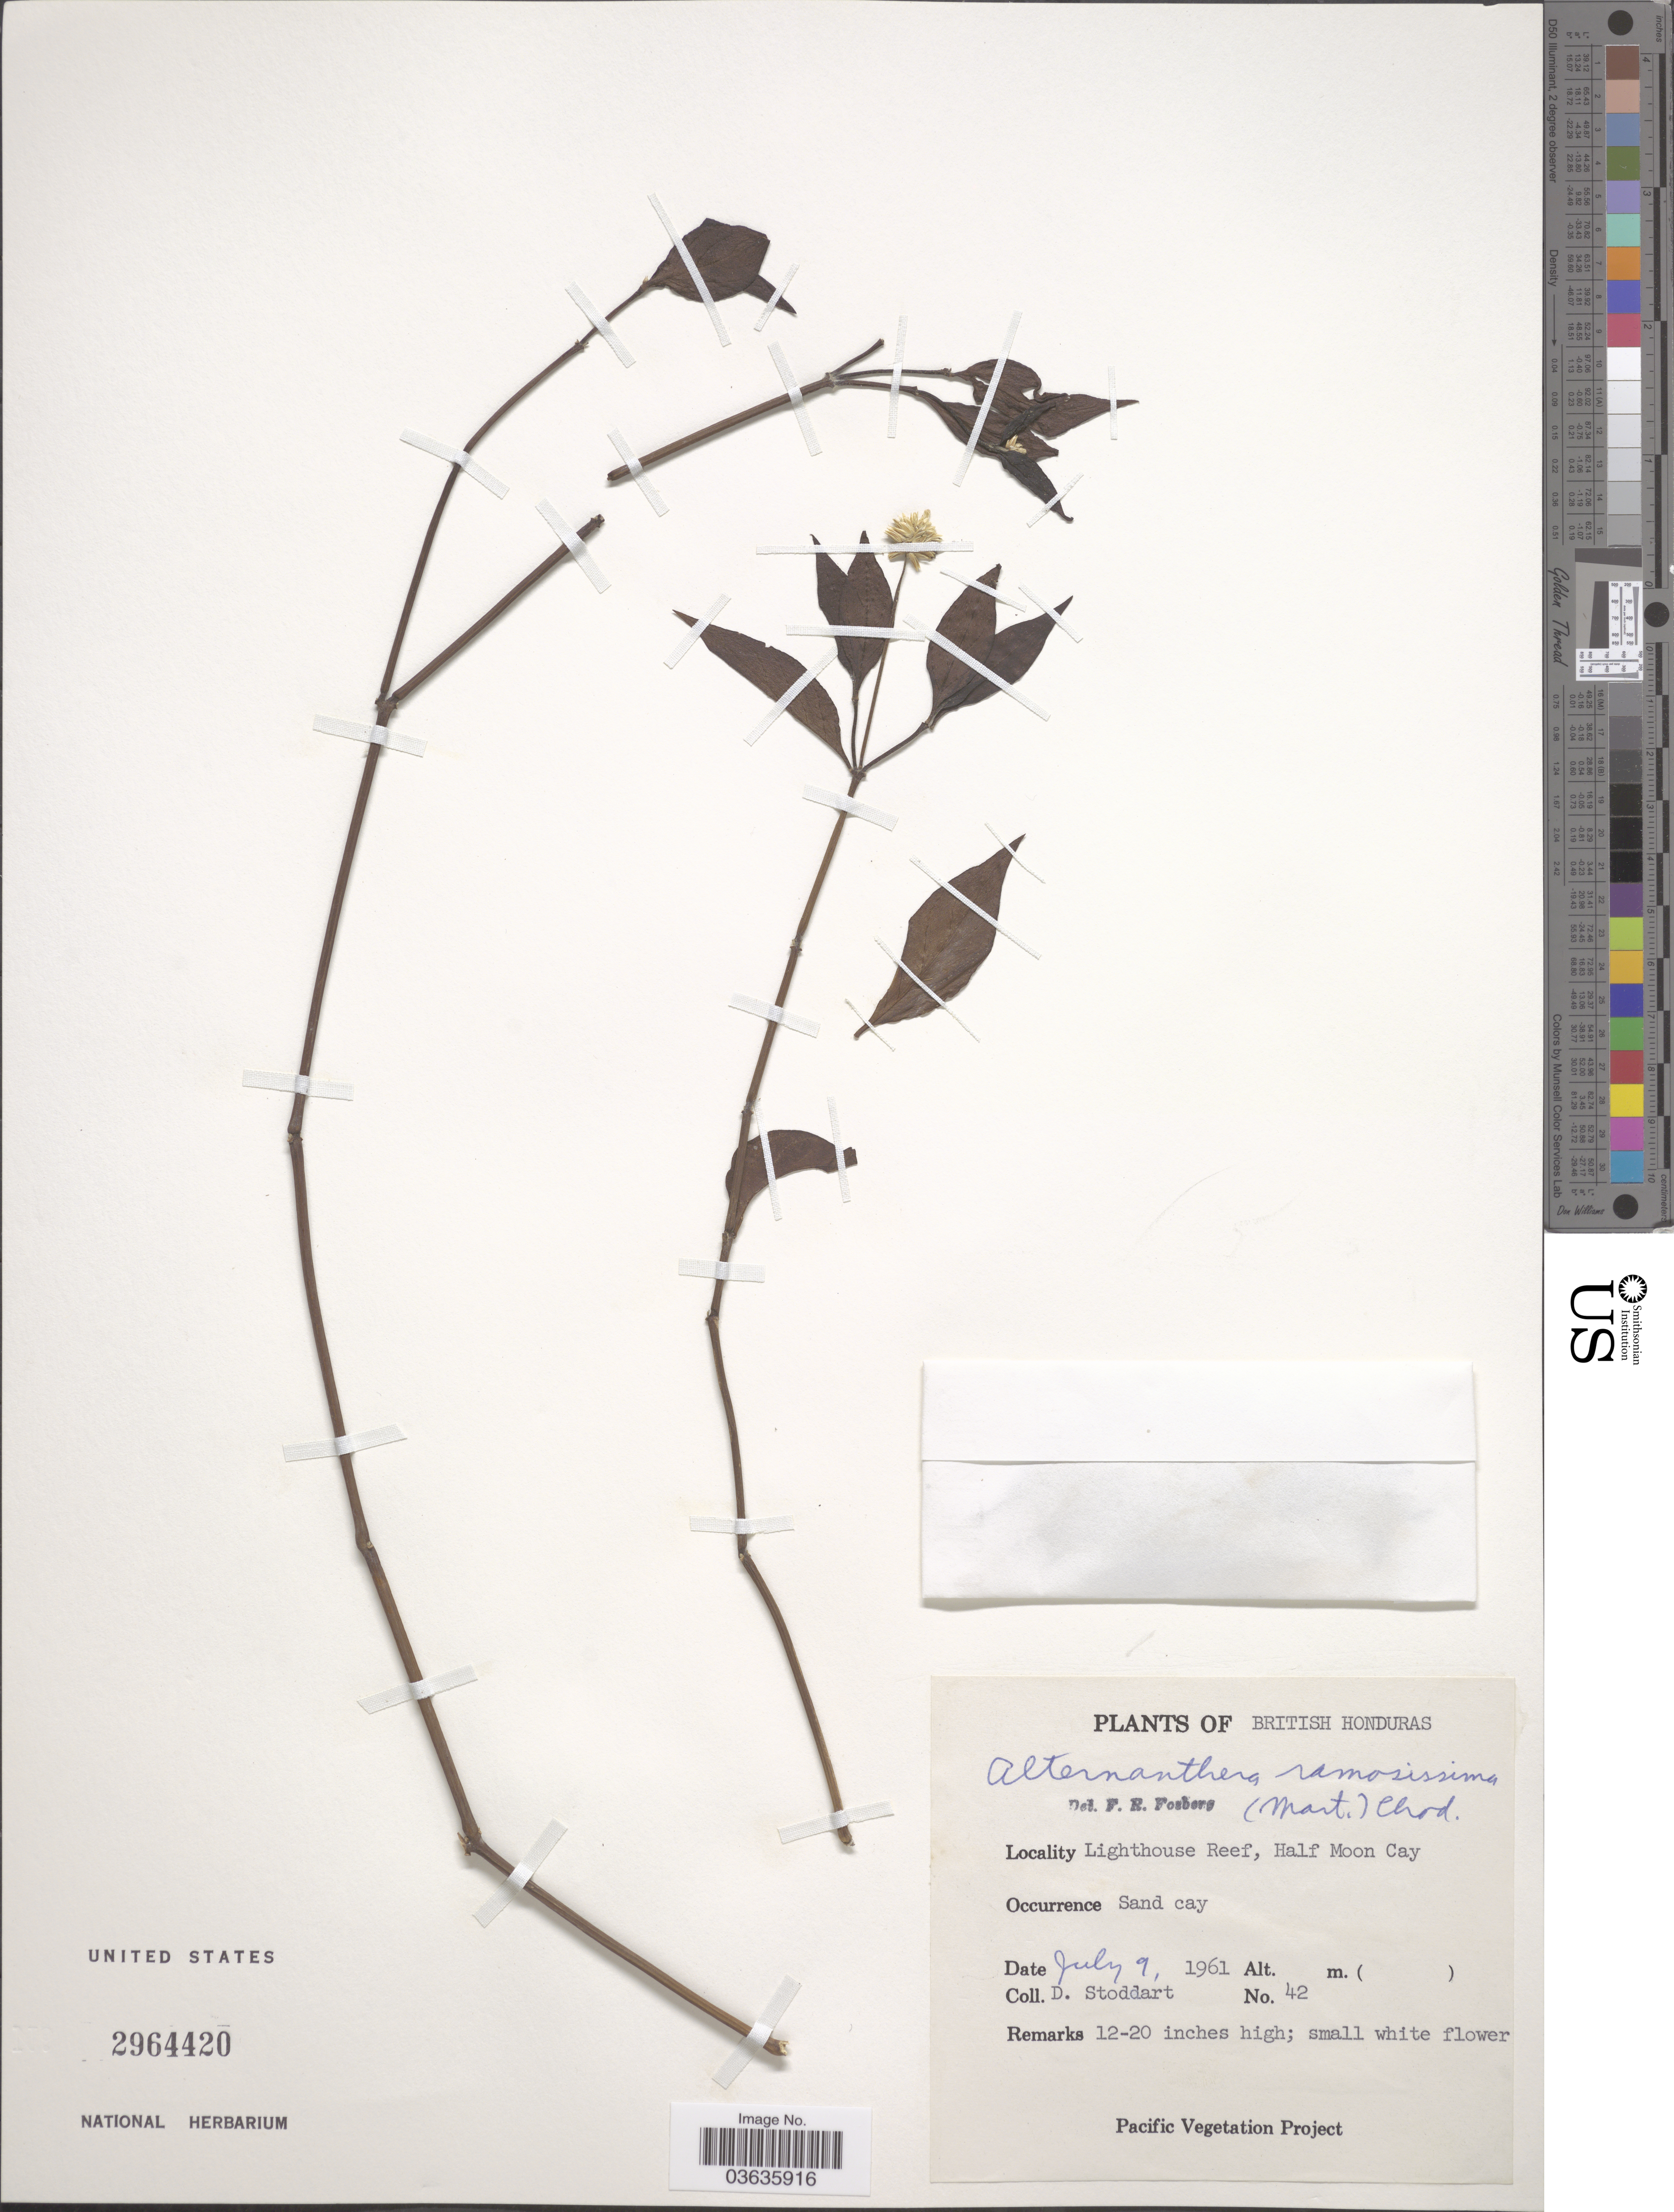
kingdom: Plantae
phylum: Tracheophyta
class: Magnoliopsida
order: Caryophyllales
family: Amaranthaceae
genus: Alternanthera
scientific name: Alternanthera ramosissima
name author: (Mart.) Chodat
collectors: D. Stoddart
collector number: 42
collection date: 1961-07-09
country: Belize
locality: British Honduras. Lighthouse Reef, Half Moon Cay.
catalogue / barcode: US 2964420